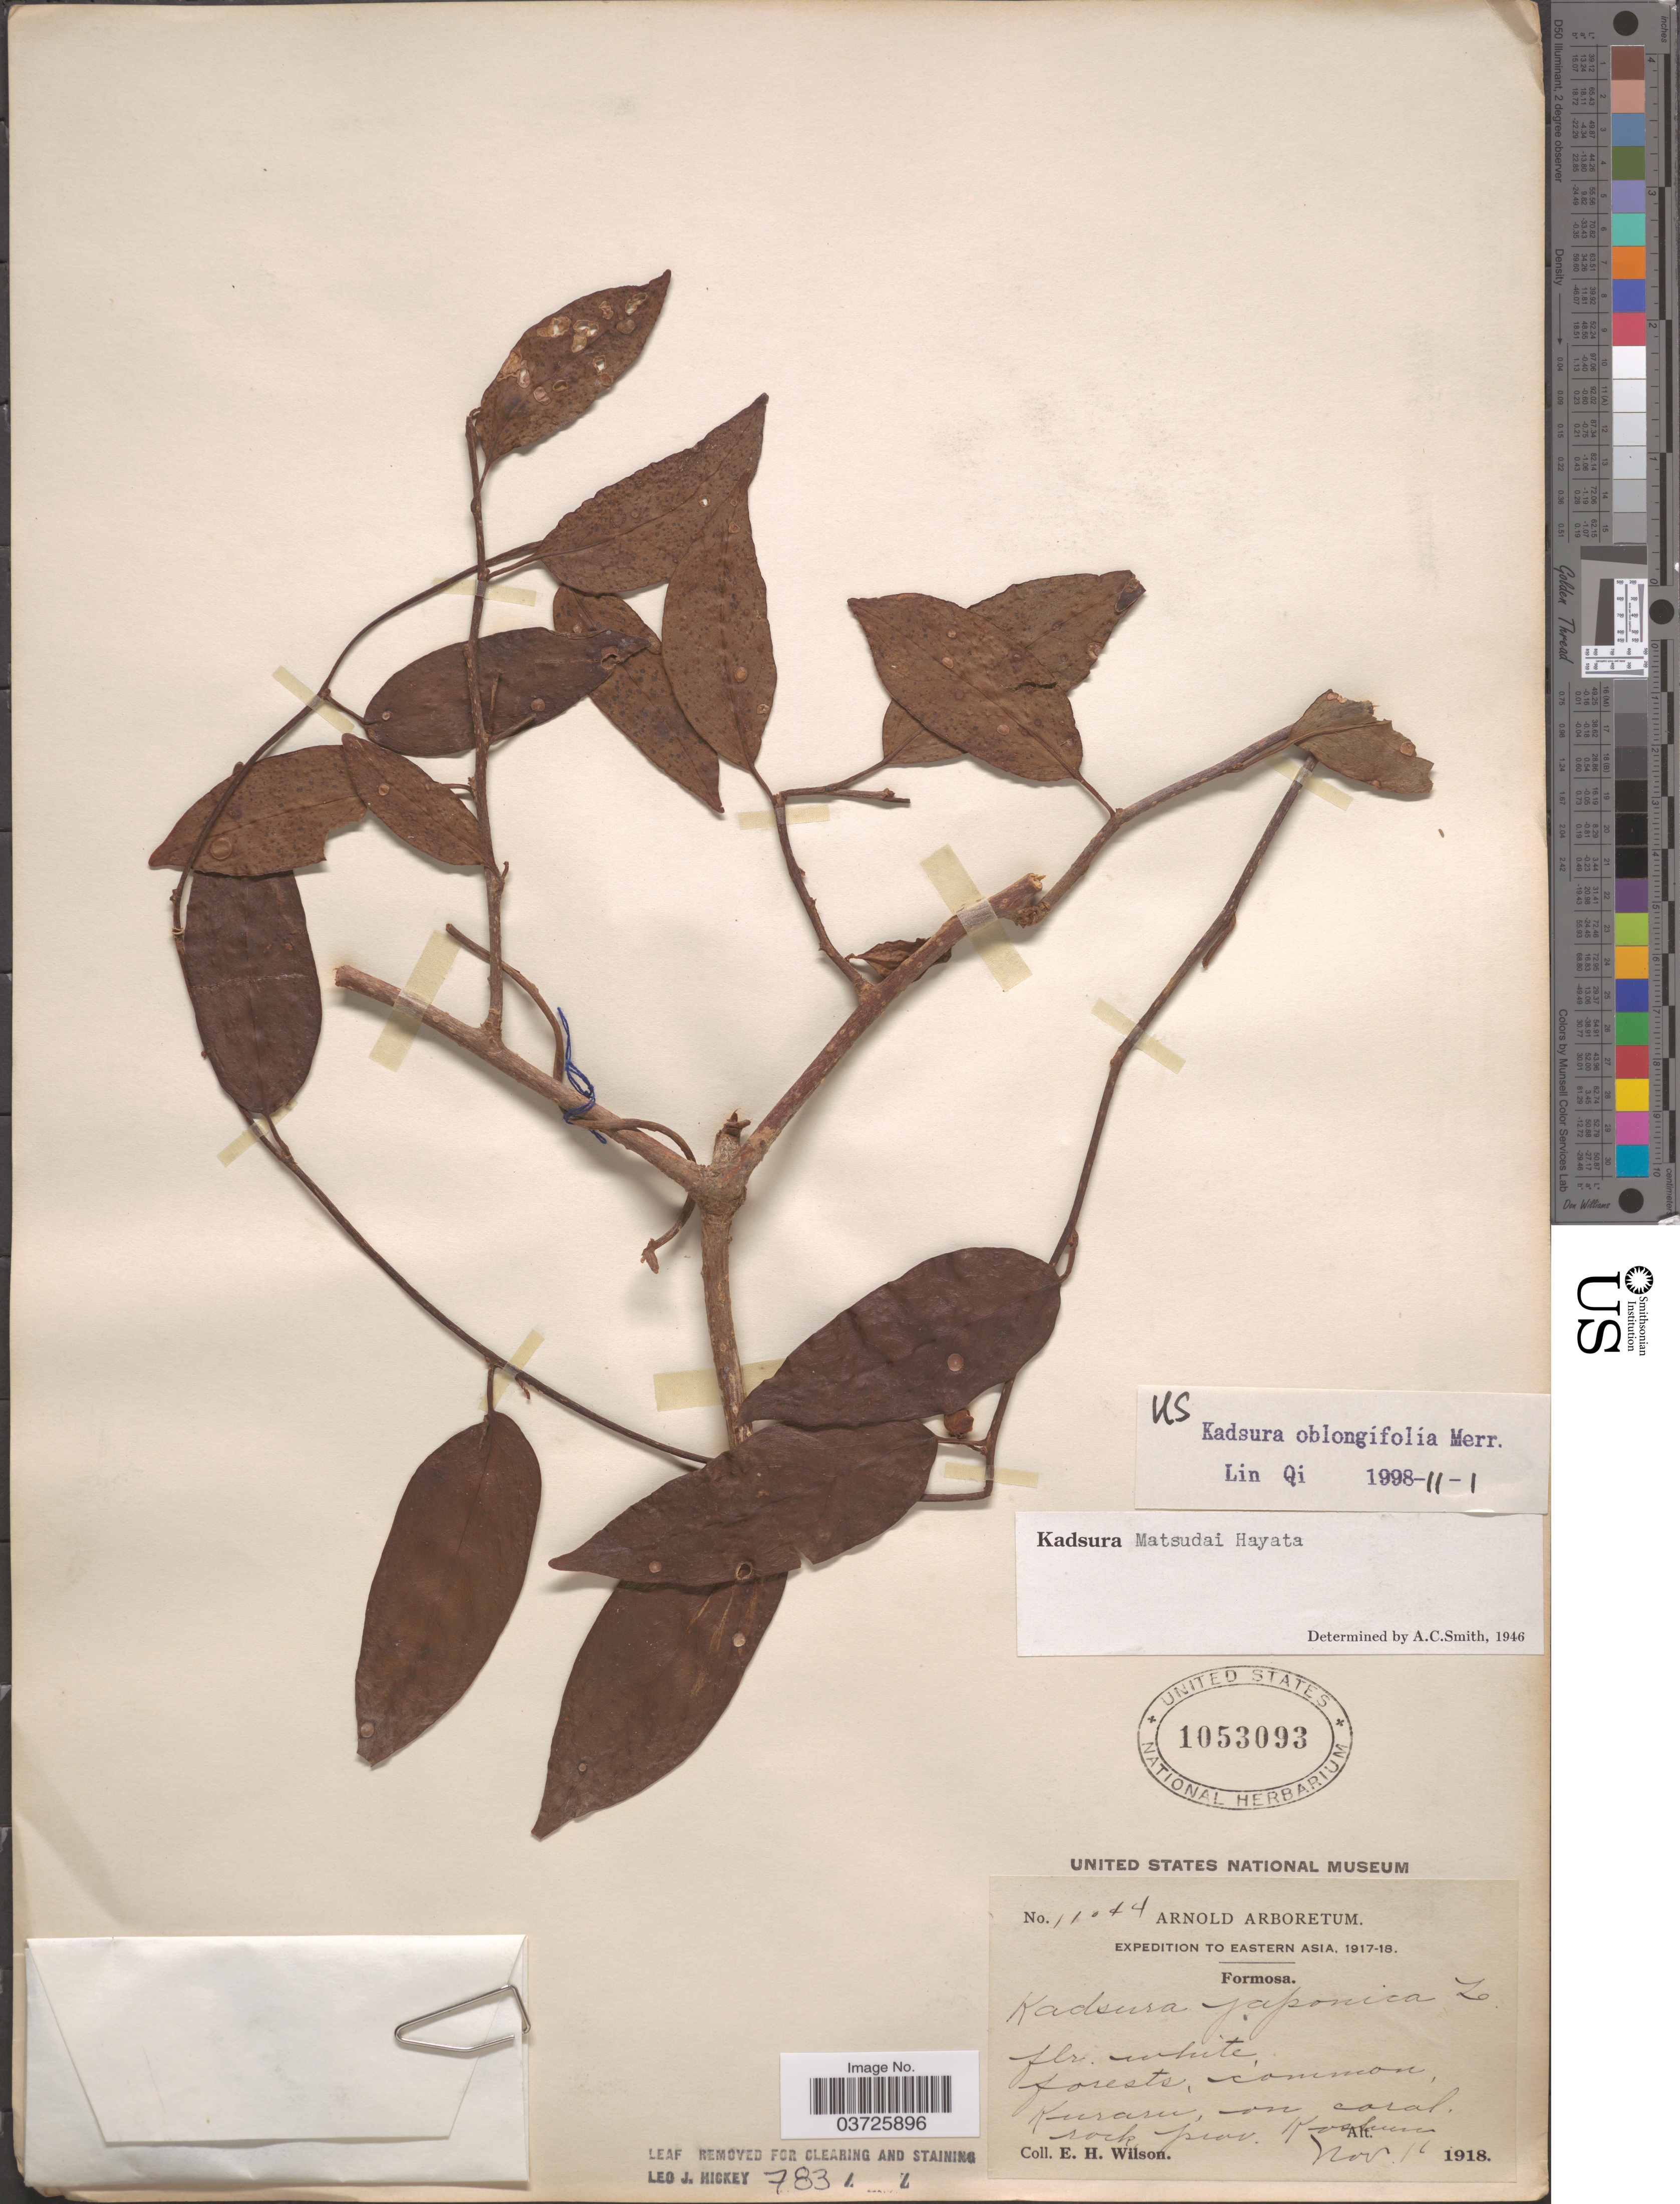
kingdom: Plantae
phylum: Tracheophyta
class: Magnoliopsida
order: Austrobaileyales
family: Schisandraceae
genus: Kadsura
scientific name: Kadsura oblongifolia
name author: Merr.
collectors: E. Wilson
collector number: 11044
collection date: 1918-11-16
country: Taiwan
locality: Eastern Asia. Formosa. Kuraru. Prov. Koshun.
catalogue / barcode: US 1053093